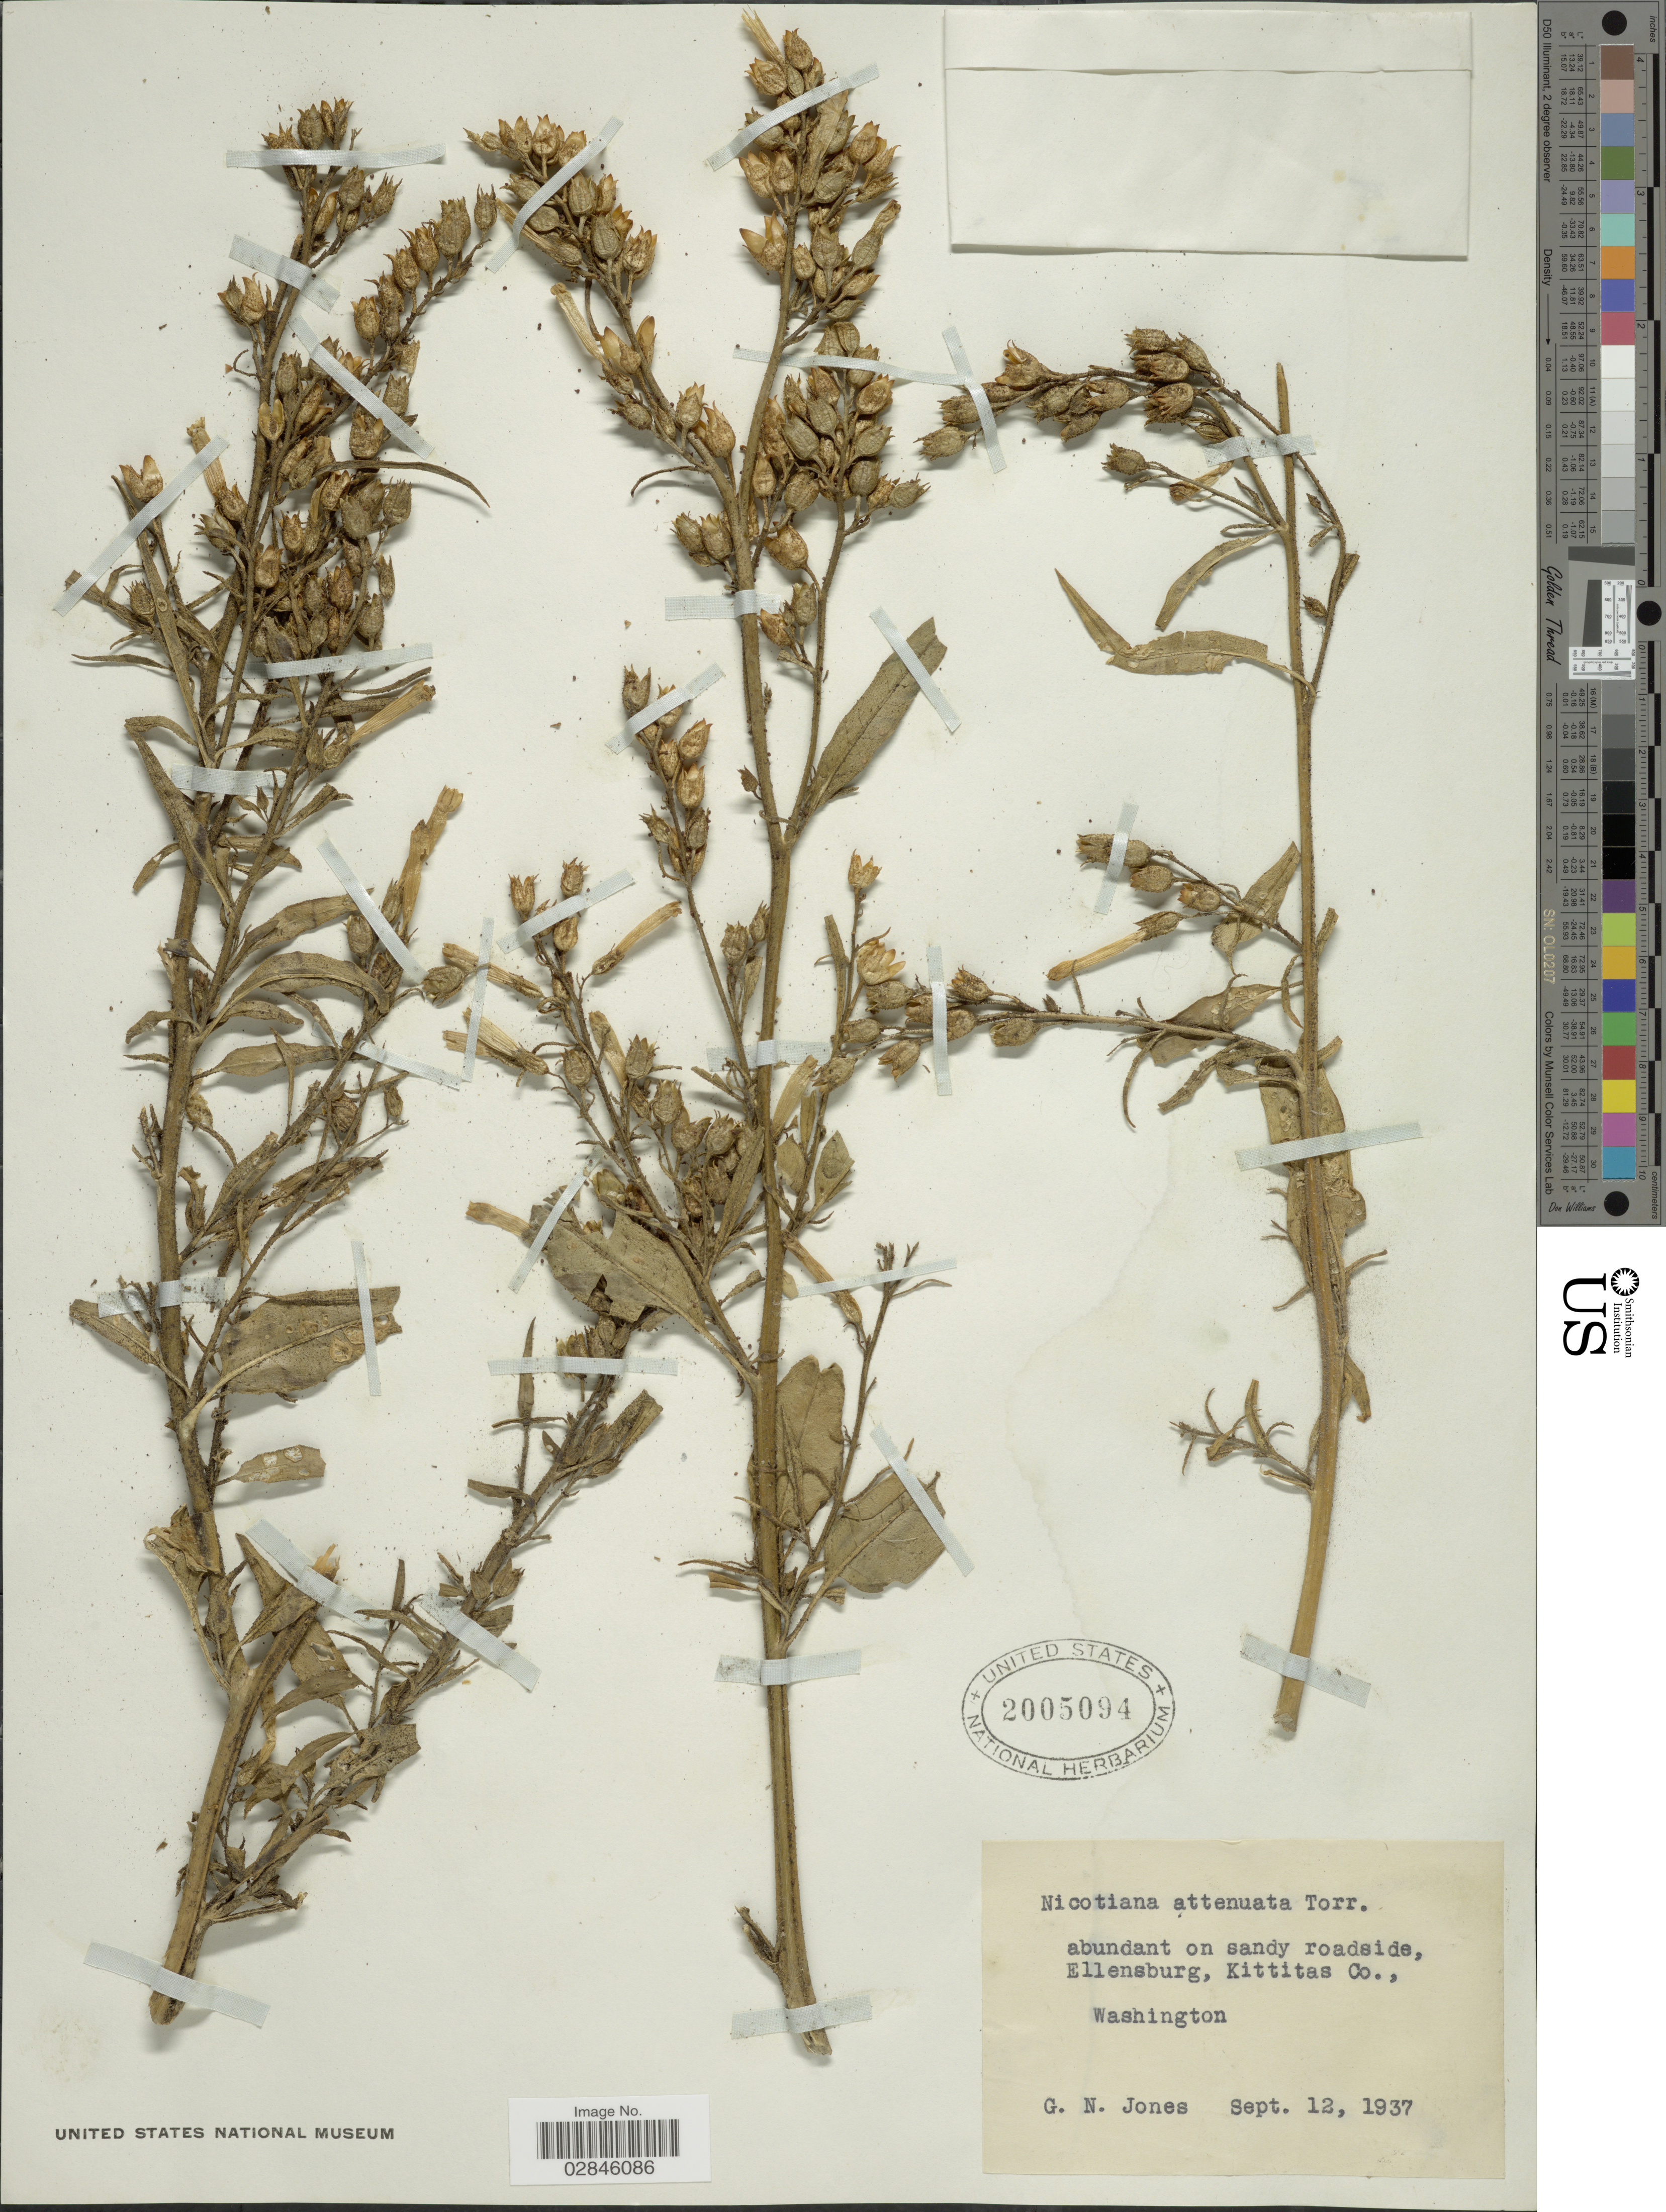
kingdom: Plantae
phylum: Tracheophyta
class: Magnoliopsida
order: Solanales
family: Solanaceae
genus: Nicotiana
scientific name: Nicotiana attenuata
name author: Torr. ex S. Watson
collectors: G. N. Jones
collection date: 1937-09-12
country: United States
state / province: Washington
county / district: Kittitas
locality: Ellensburg, Kittitas Co.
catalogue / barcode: US 2005094